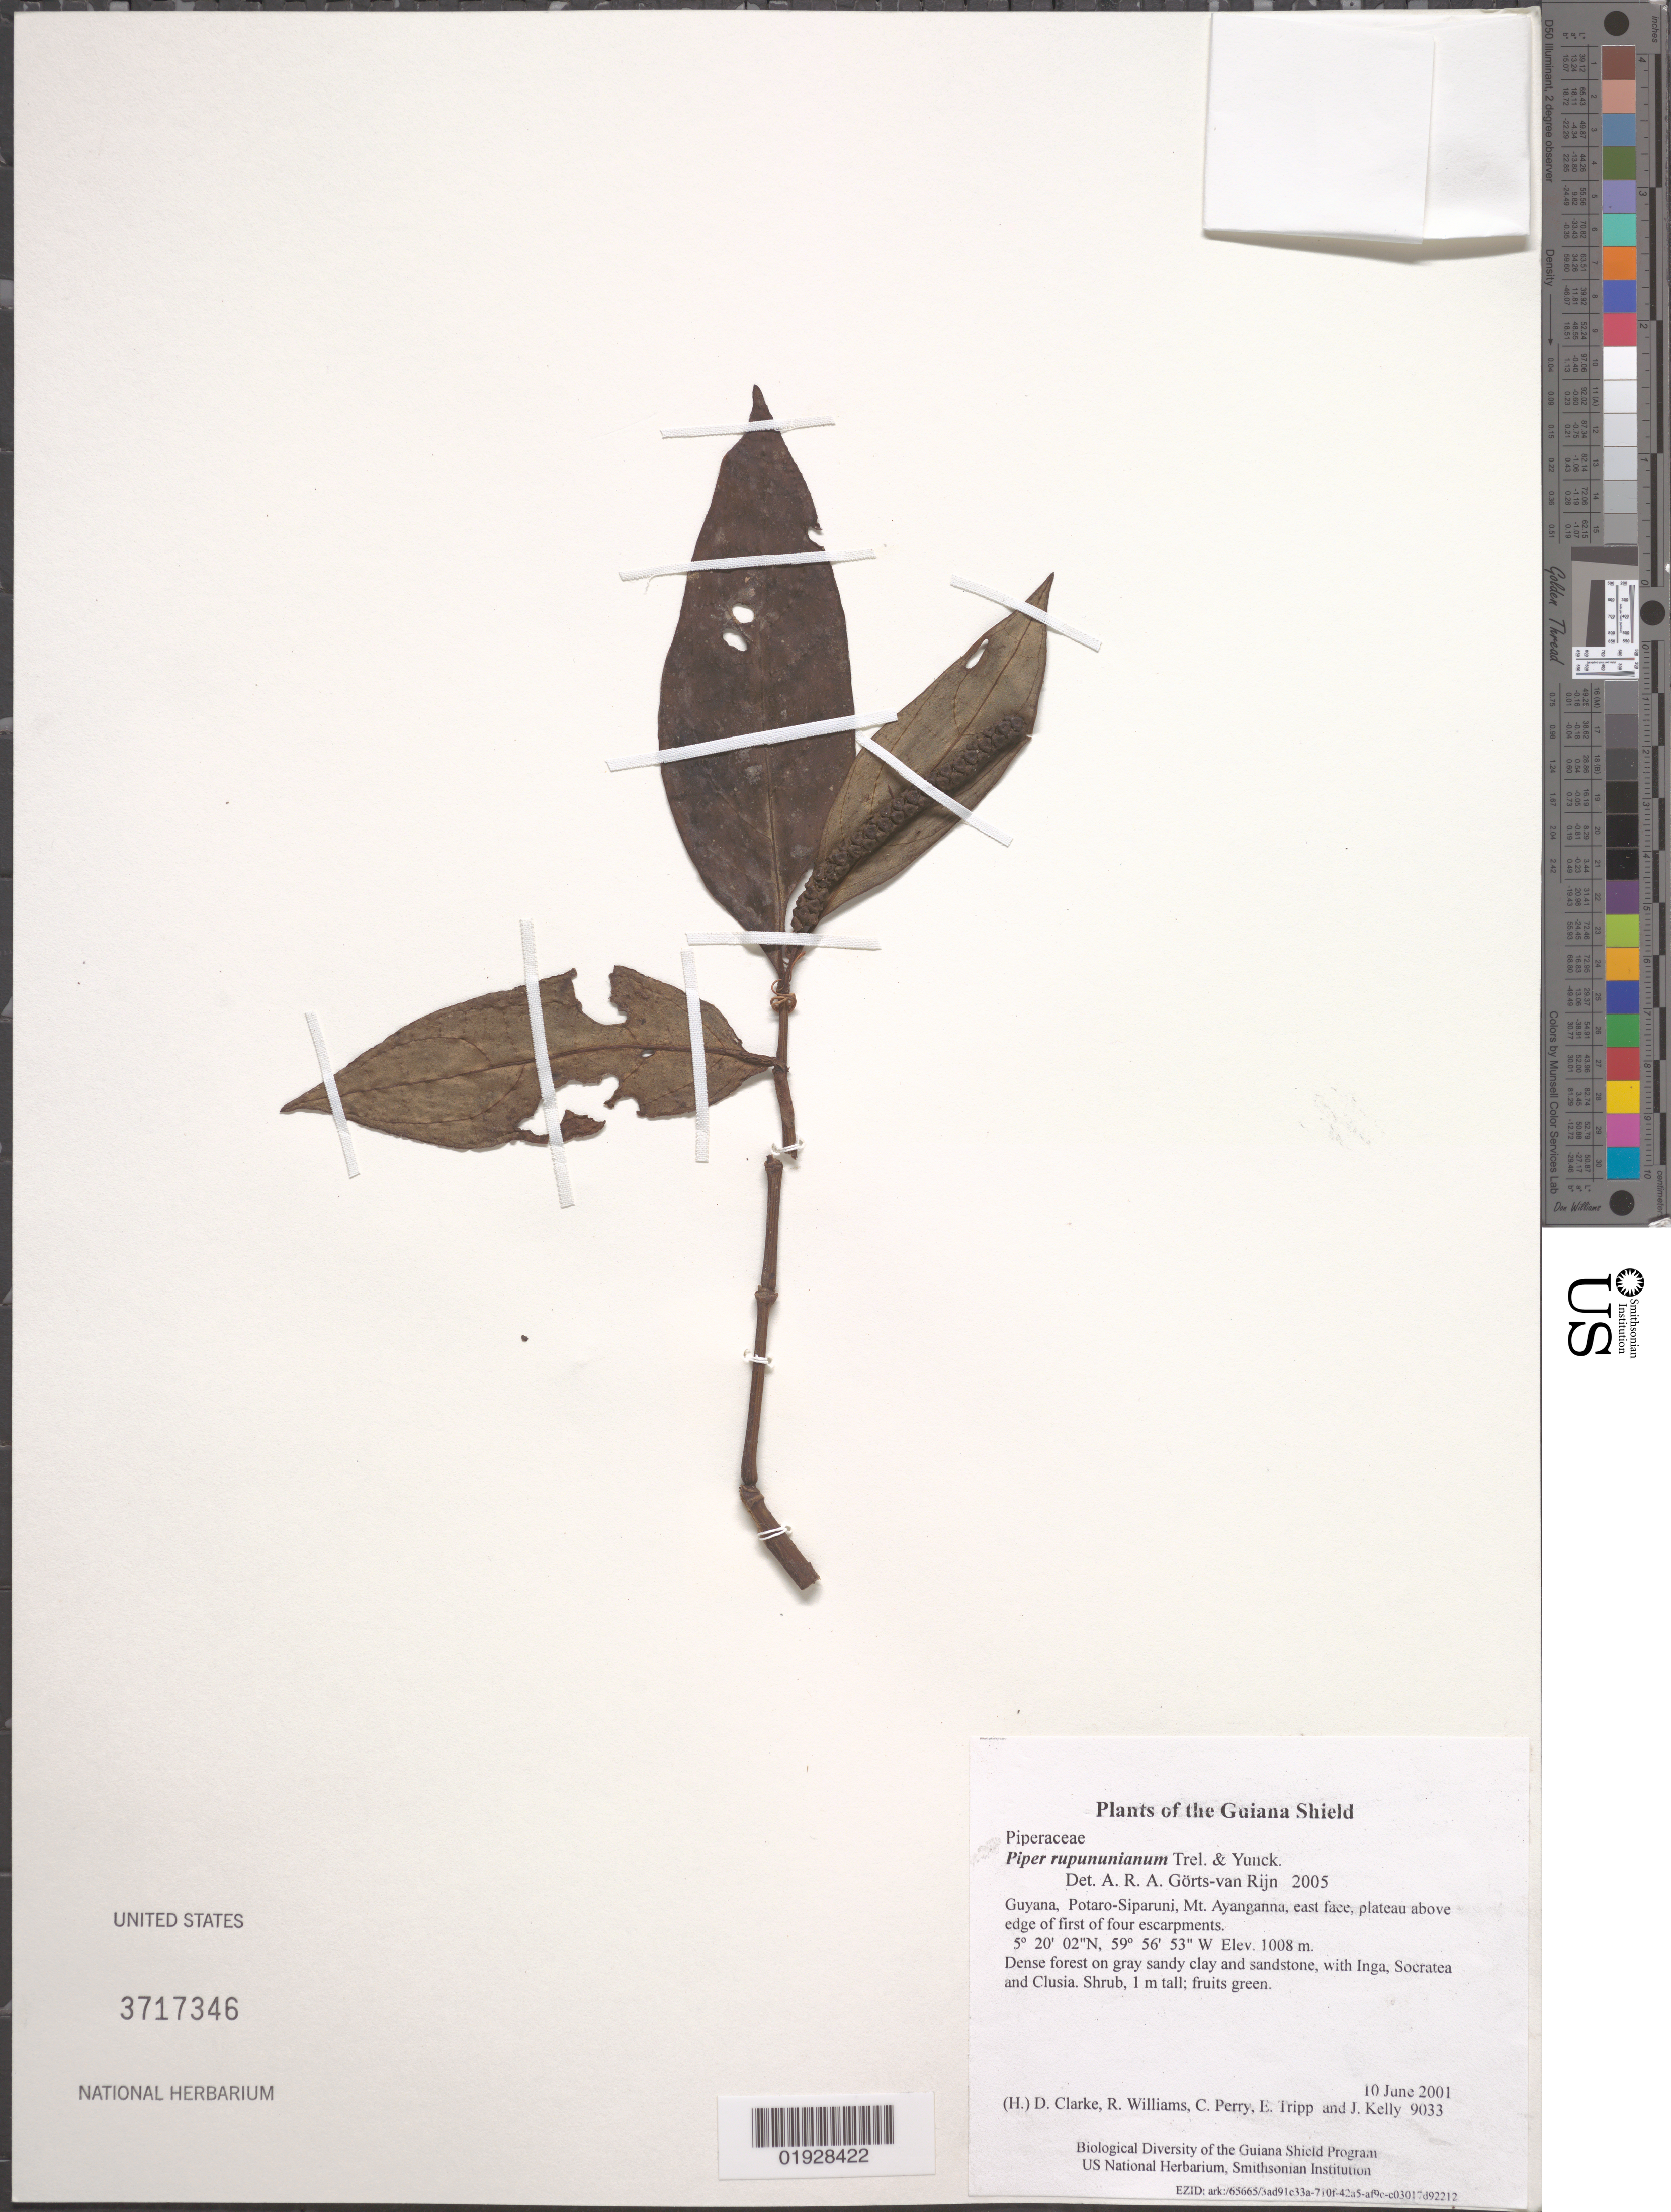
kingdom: Plantae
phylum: Tracheophyta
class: Magnoliopsida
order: Piperales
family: Piperaceae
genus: Piper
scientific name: Piper rupununianum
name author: Trel. & Yunck.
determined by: Görts-van Rijn, A. R. A.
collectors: H. D. Clarke, R. Williams, C. Perry, E. Tripp & J. Kelly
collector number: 9033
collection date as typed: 10 June 2001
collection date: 2001-06-10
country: Guyana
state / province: Potaro-Siparuni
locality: Mt. Ayanganna, east face, plateau above edge of first of four escarpments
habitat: Dense forest on gray sandy clay and sandstone, with Inga, Socratea and Clusia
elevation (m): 1008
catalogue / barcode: US 3717346